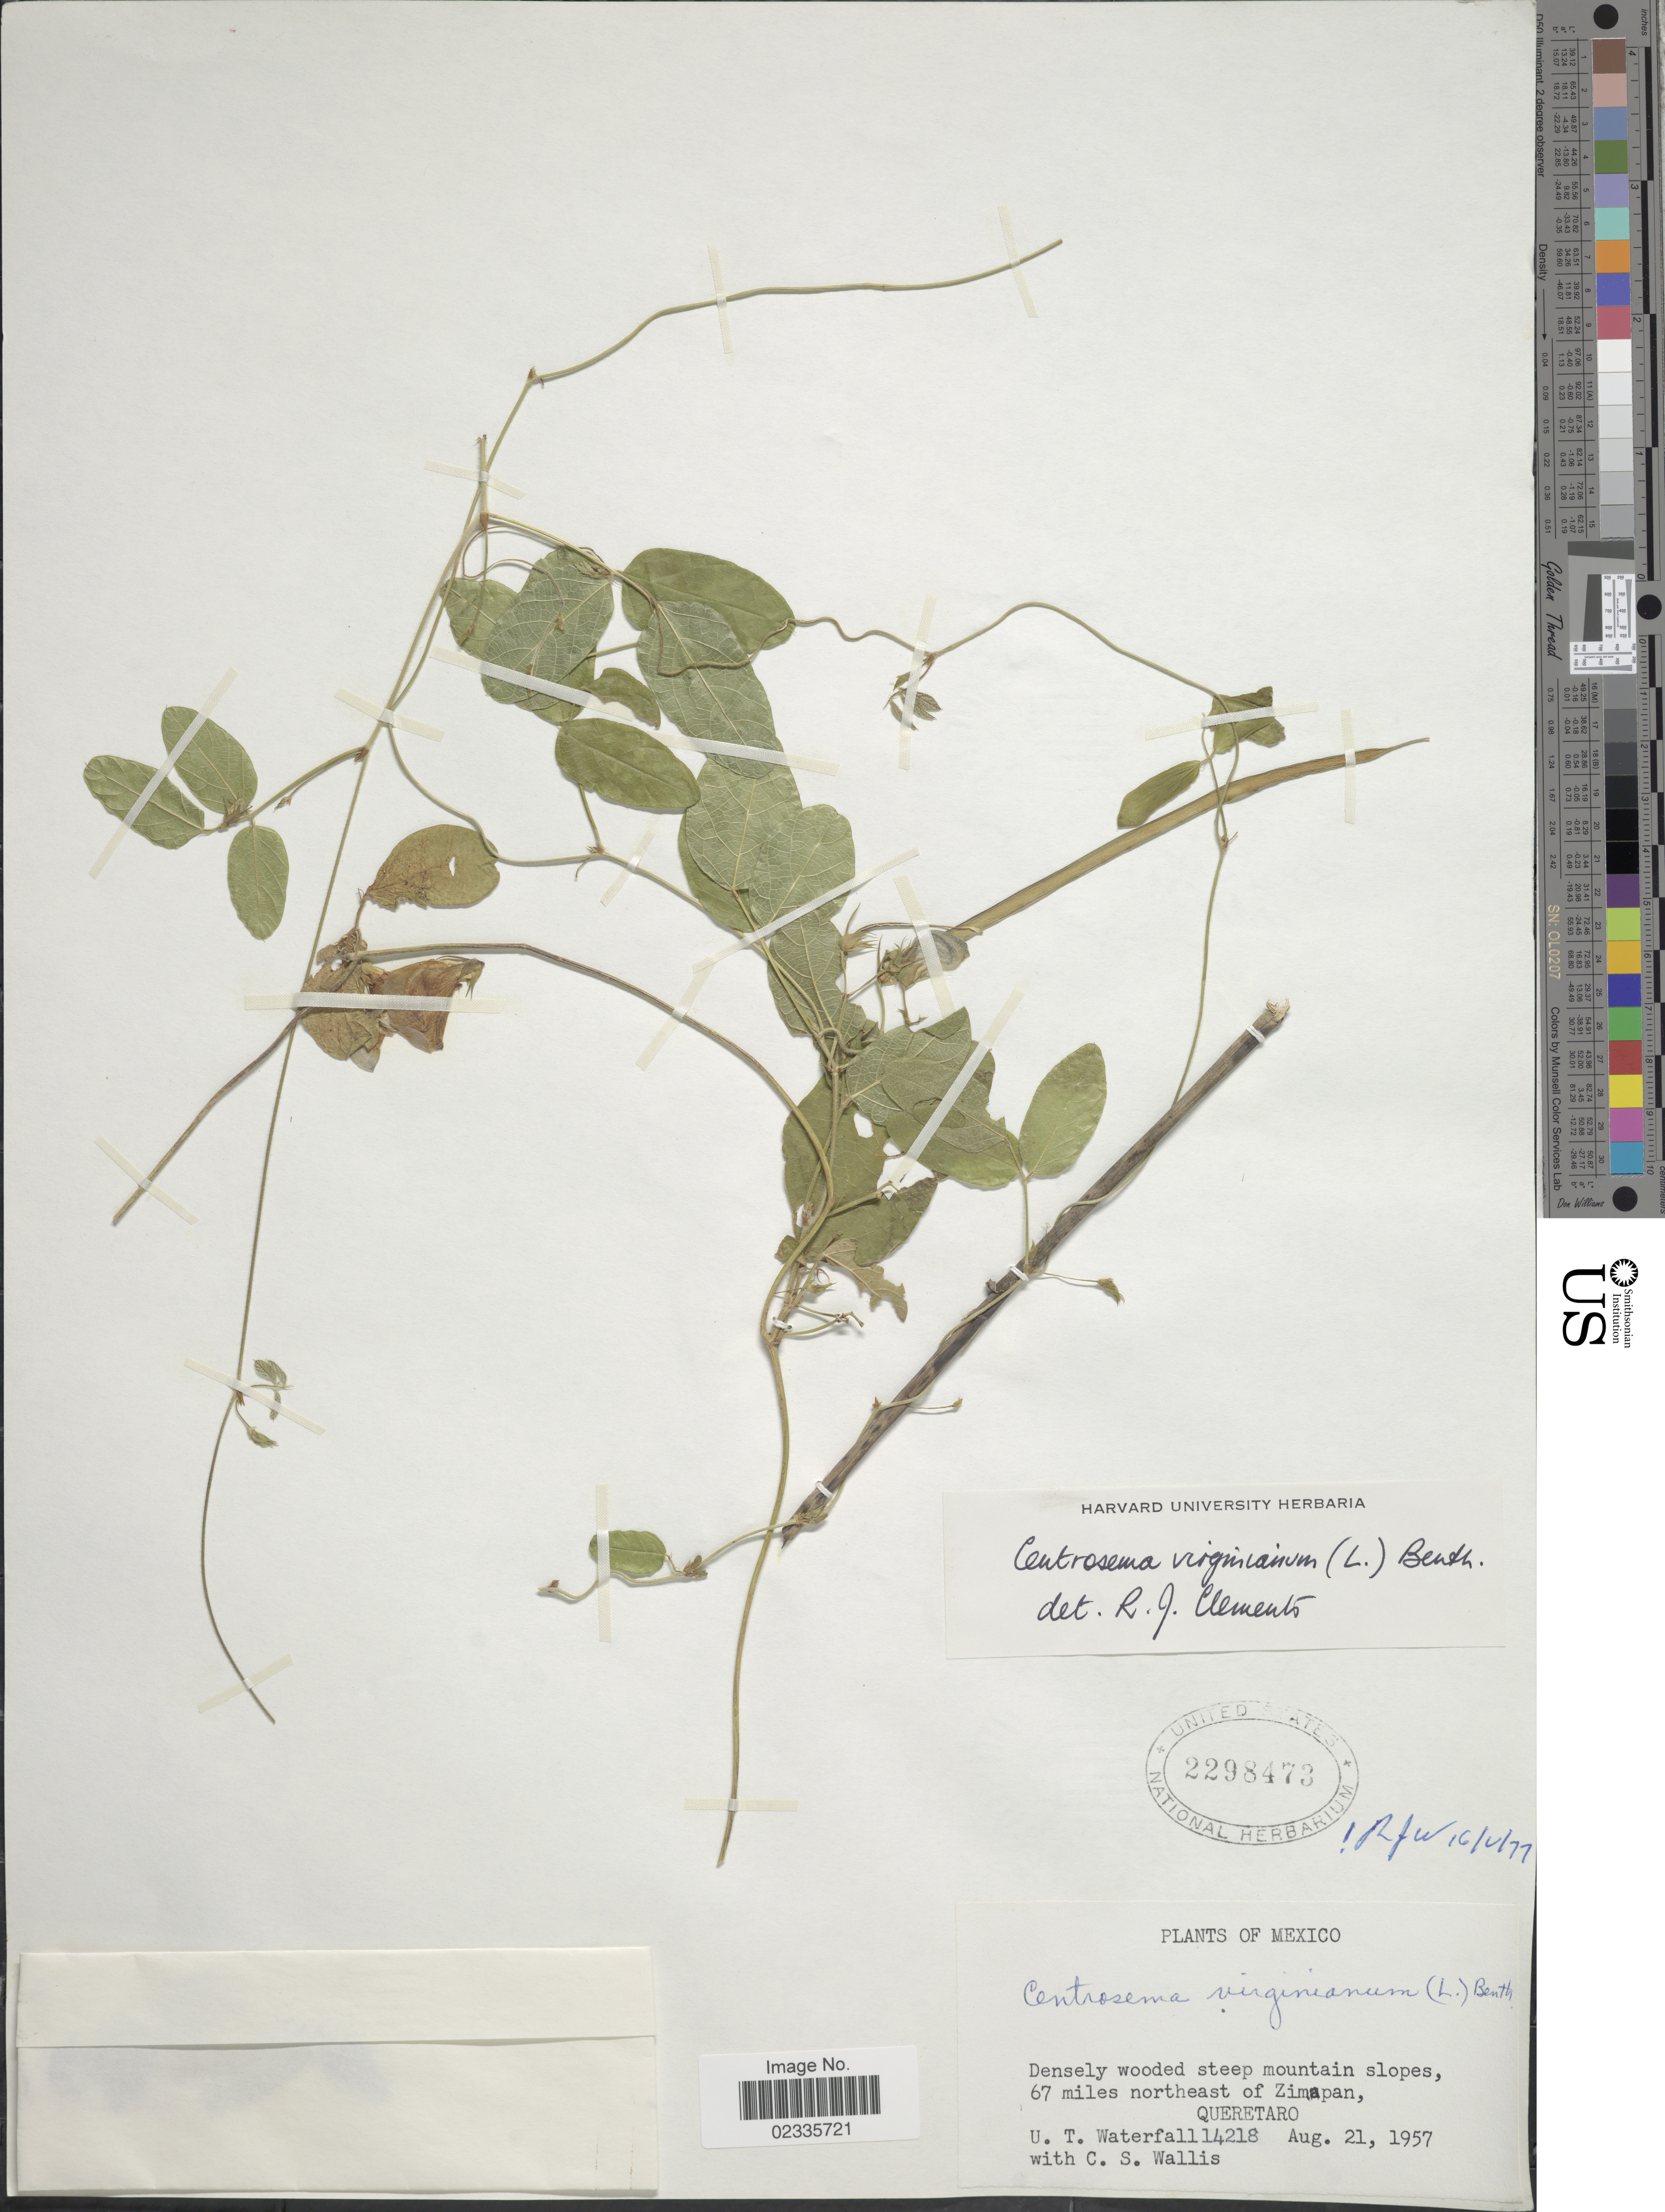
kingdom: Plantae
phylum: Tracheophyta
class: Magnoliopsida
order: Fabales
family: Fabaceae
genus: Centrosema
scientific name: Centrosema virginianum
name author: (L.) Benth.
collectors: U. T. Waterfall & C. S. Wallis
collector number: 14218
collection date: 1957-08-21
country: Mexico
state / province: Querétaro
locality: Densely wooded steep mountain slopes, 67 miles northeast of Zimapan, Queretaro.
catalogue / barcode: US 2298473